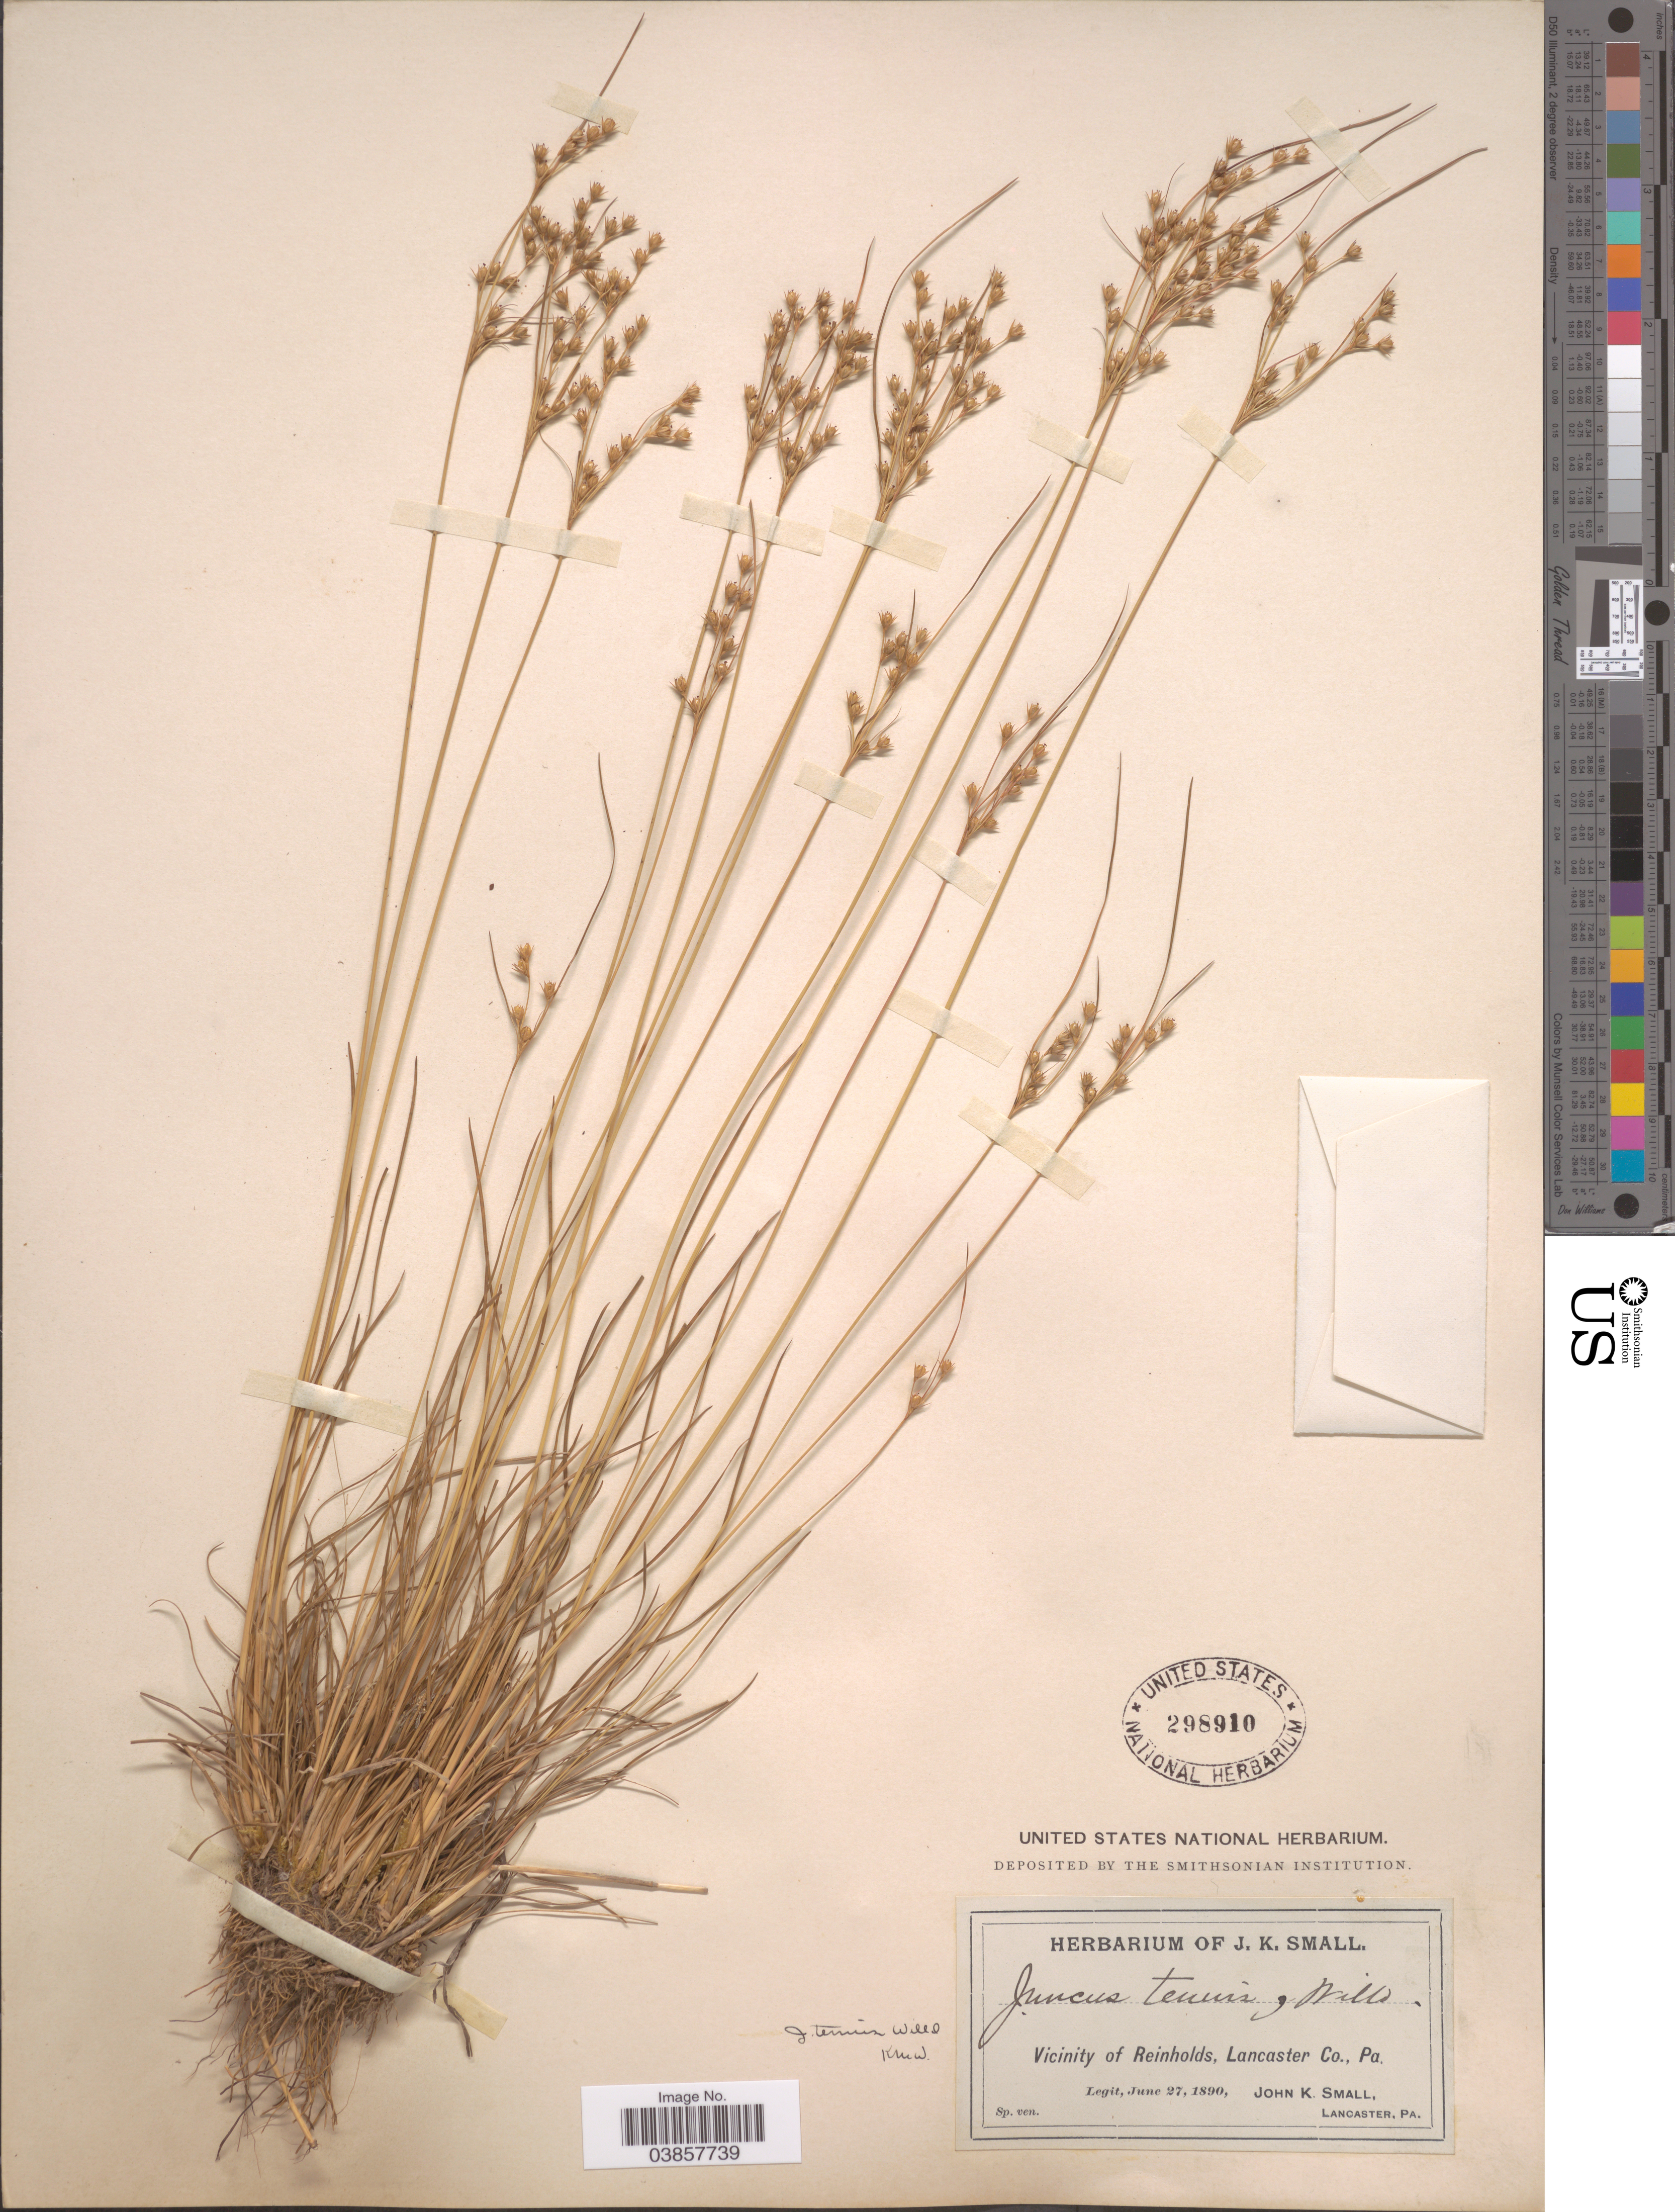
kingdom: Plantae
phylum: Tracheophyta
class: Liliopsida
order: Poales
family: Juncaceae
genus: Juncus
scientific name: Juncus tenuis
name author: Willd.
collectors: J. K. Small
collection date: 1890-06-27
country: United States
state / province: Pennsylvania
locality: Vicinity of Reinholds, Lancaster Co.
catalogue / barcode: US 298910